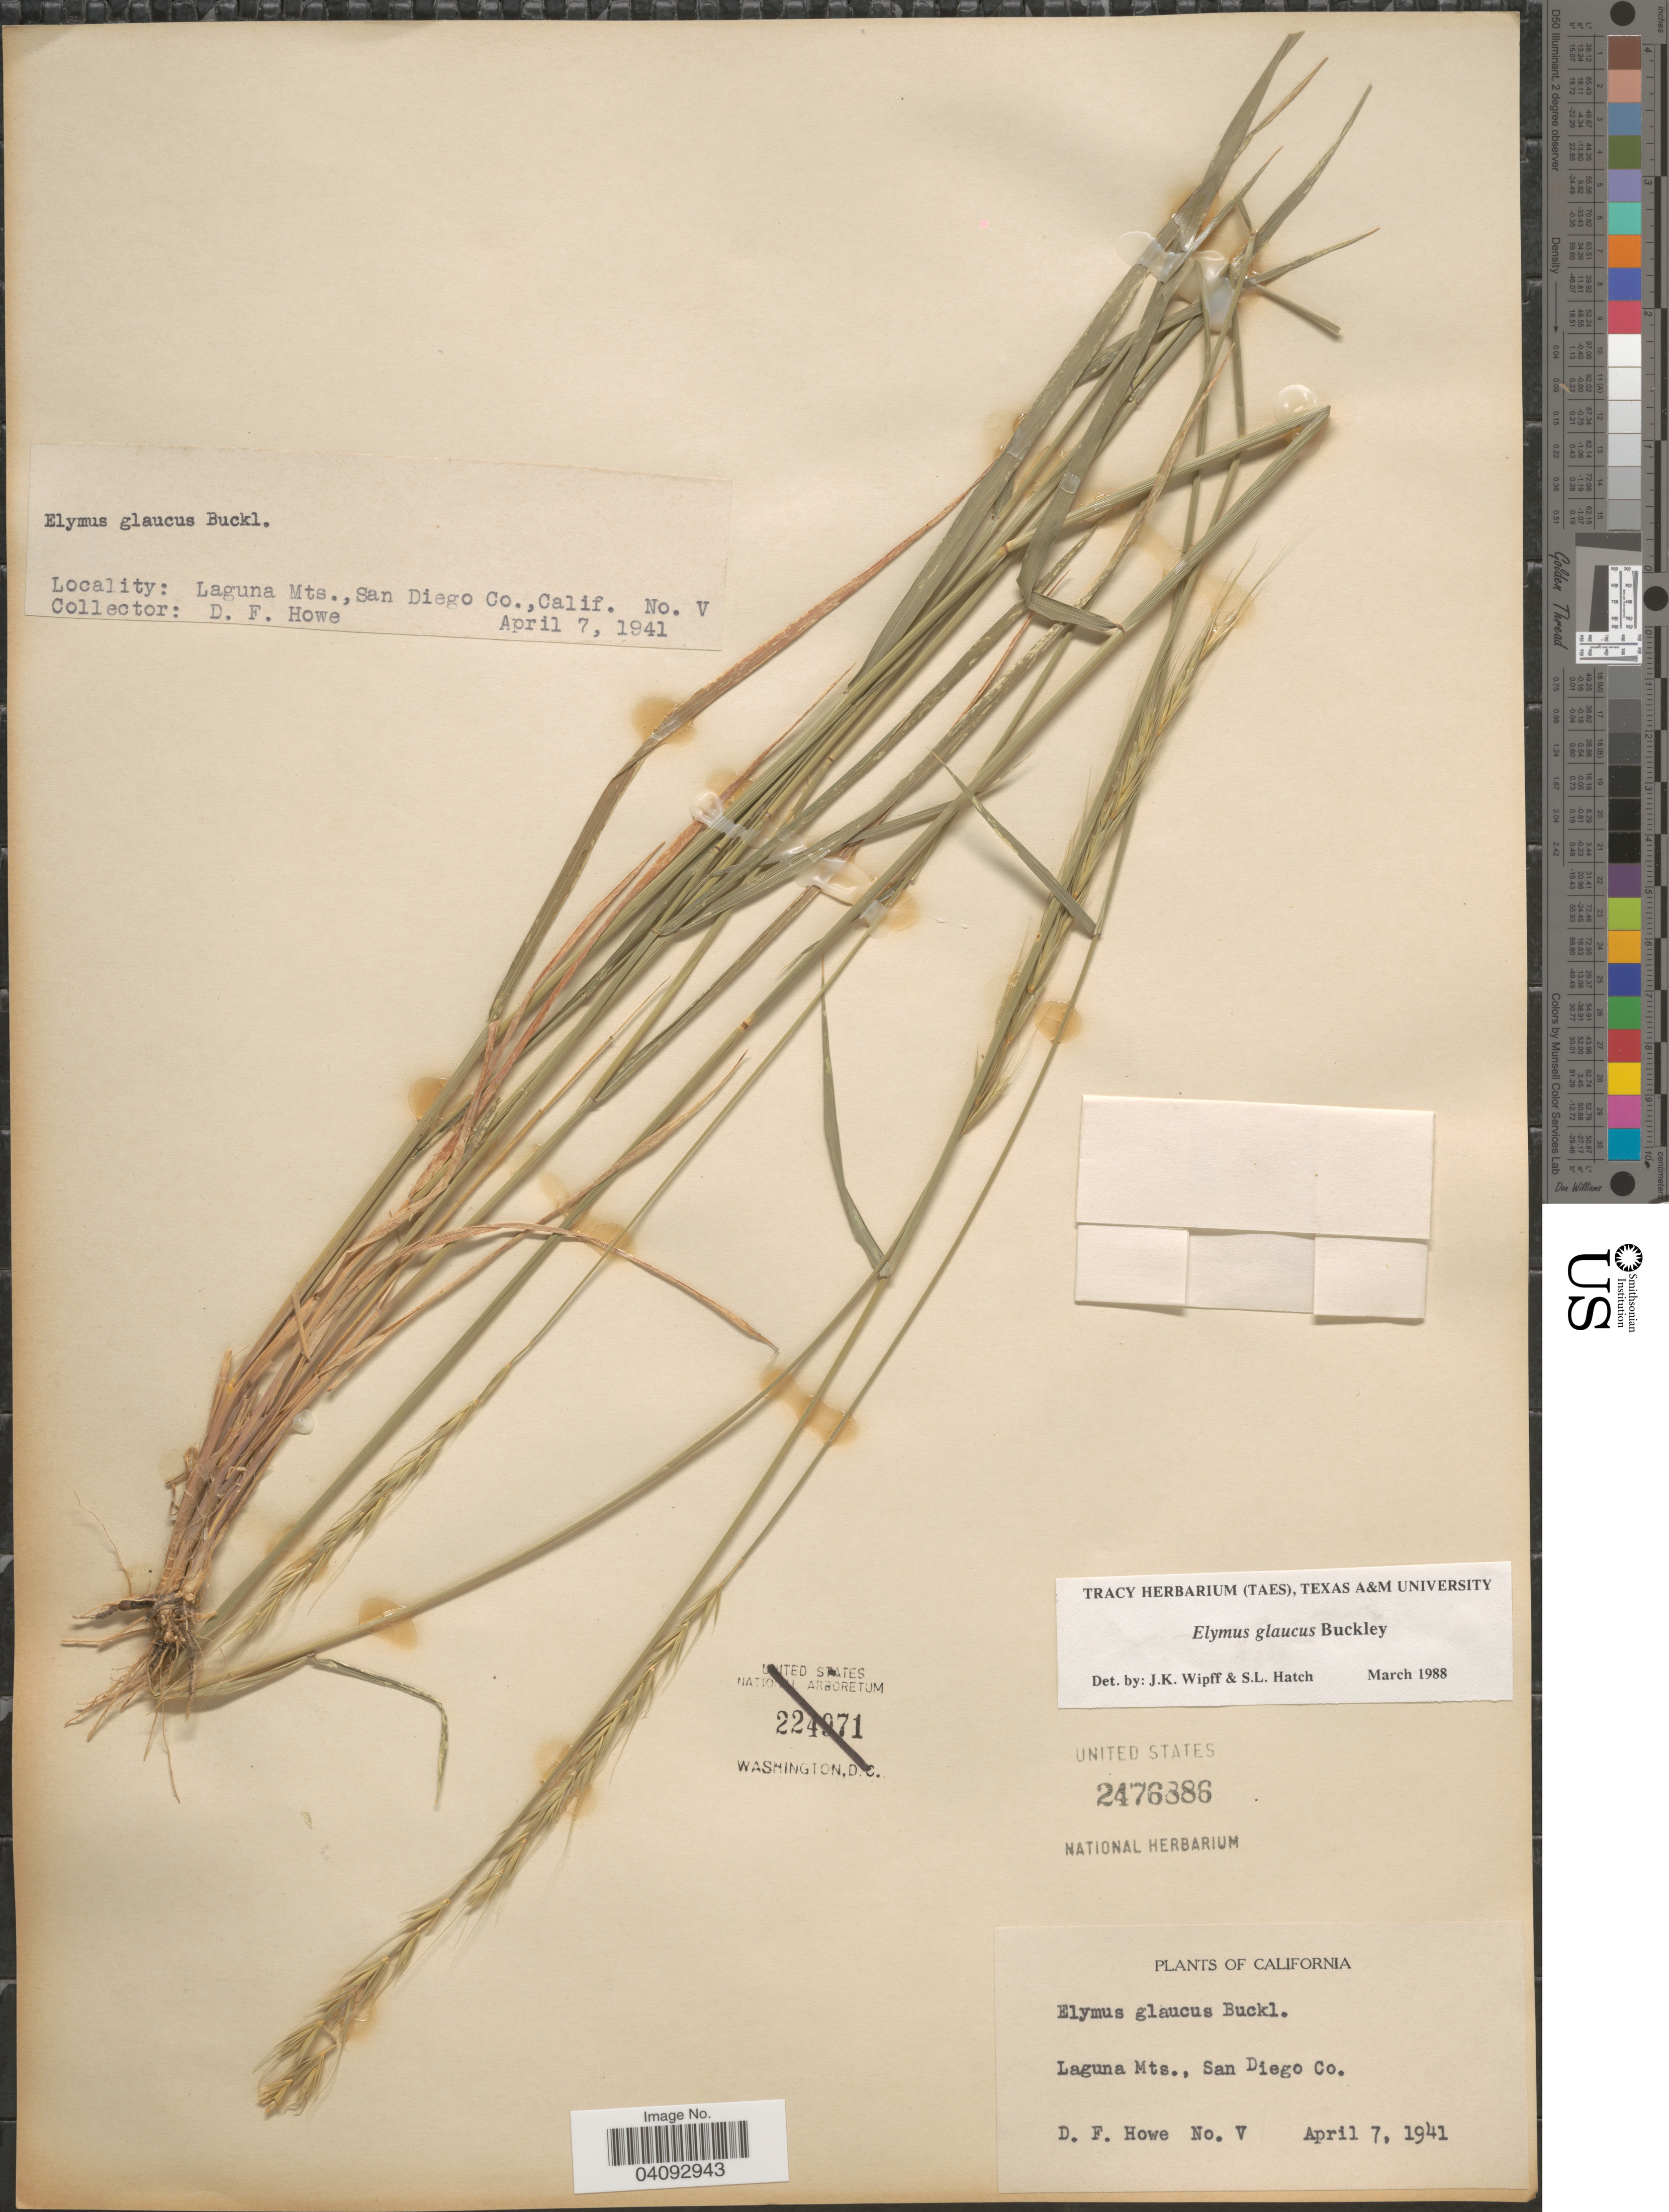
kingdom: Plantae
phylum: Tracheophyta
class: Liliopsida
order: Poales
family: Poaceae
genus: Elymus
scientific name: Elymus glaucus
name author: Buckley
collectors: D. Howe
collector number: V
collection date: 1941-04-07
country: United States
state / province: California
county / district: San Diego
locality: Laguna Mts. San Diego Co.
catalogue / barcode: US 2476886